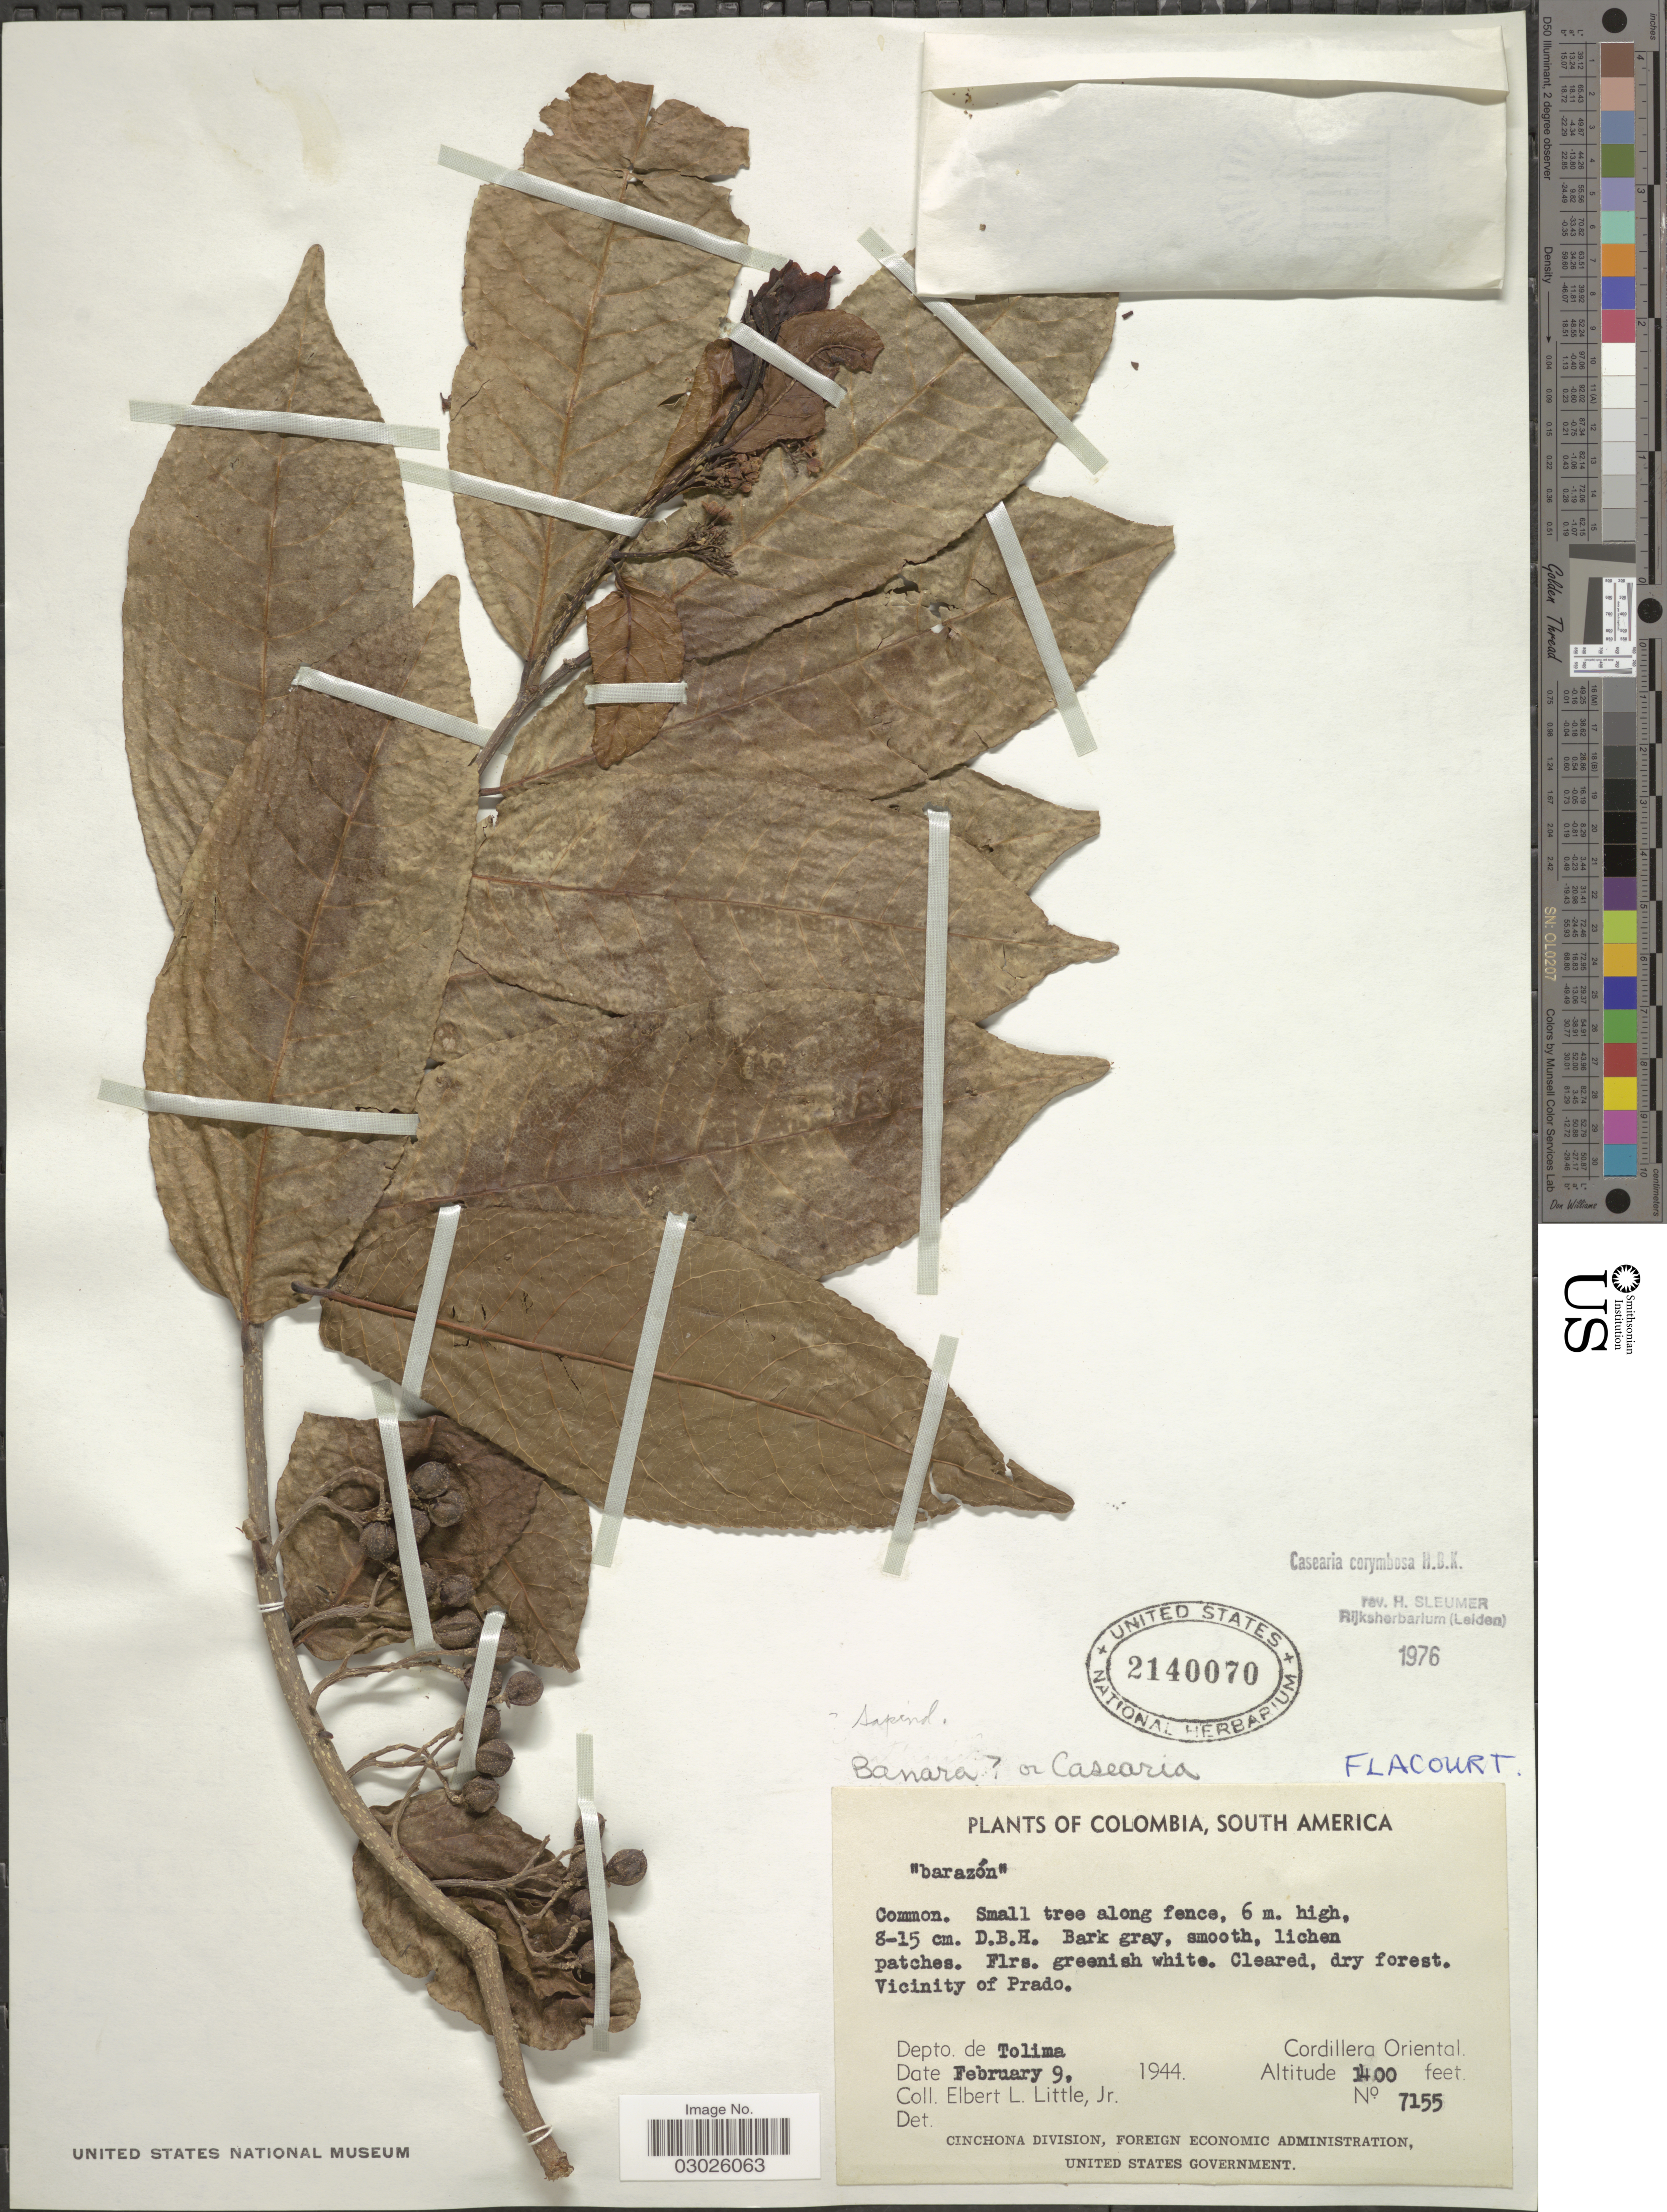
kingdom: Plantae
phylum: Tracheophyta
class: Magnoliopsida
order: Malpighiales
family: Salicaceae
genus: Casearia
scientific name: Casearia corymbosa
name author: Kunth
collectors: E. L. Little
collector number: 7155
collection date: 1944-02-09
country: Colombia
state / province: Tolima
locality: Vicinity of Prado, Depto. de Tolima, Cordillera Oriental.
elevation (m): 427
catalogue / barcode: US 2140070